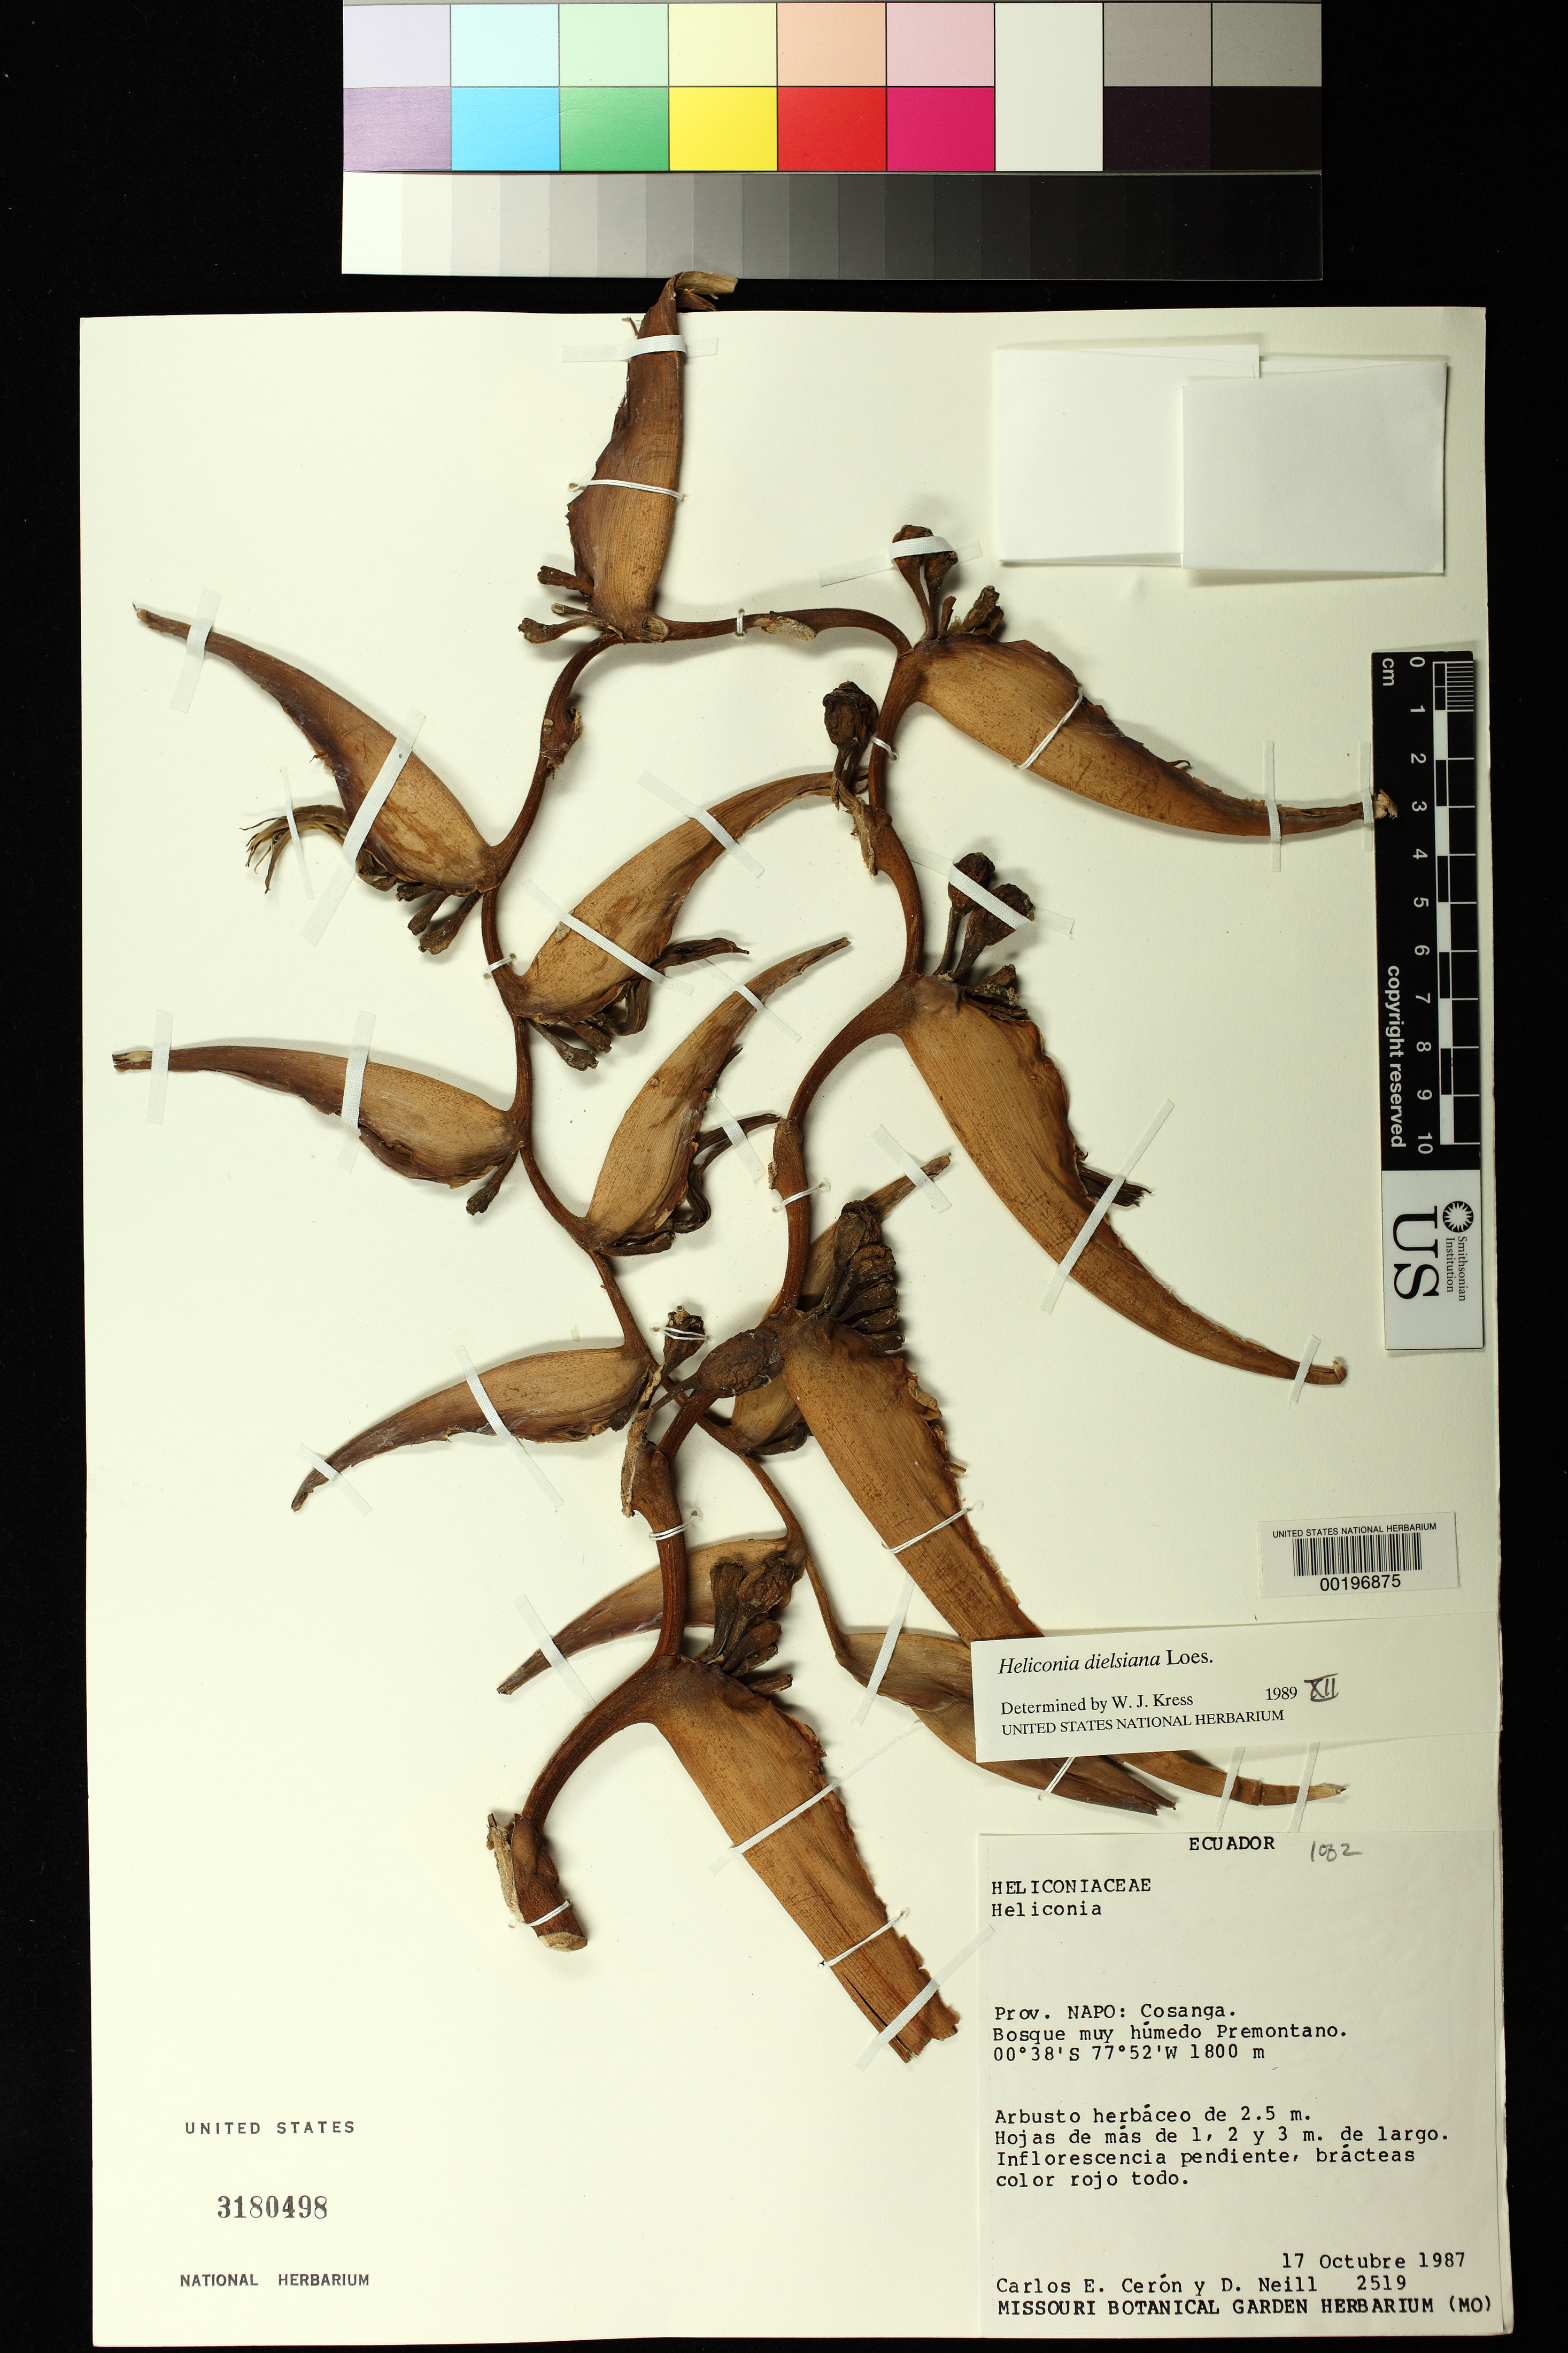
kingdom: Plantae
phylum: Tracheophyta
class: Liliopsida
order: Zingiberales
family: Heliconiaceae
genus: Heliconia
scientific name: Heliconia dielsiana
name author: Loes.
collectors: C. E. Cerón M. & D. A. Neill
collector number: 2519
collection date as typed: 17 Oct 1987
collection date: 1987-10-17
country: Ecuador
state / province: Napo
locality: Cosanga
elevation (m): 1800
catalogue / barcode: US 3180499